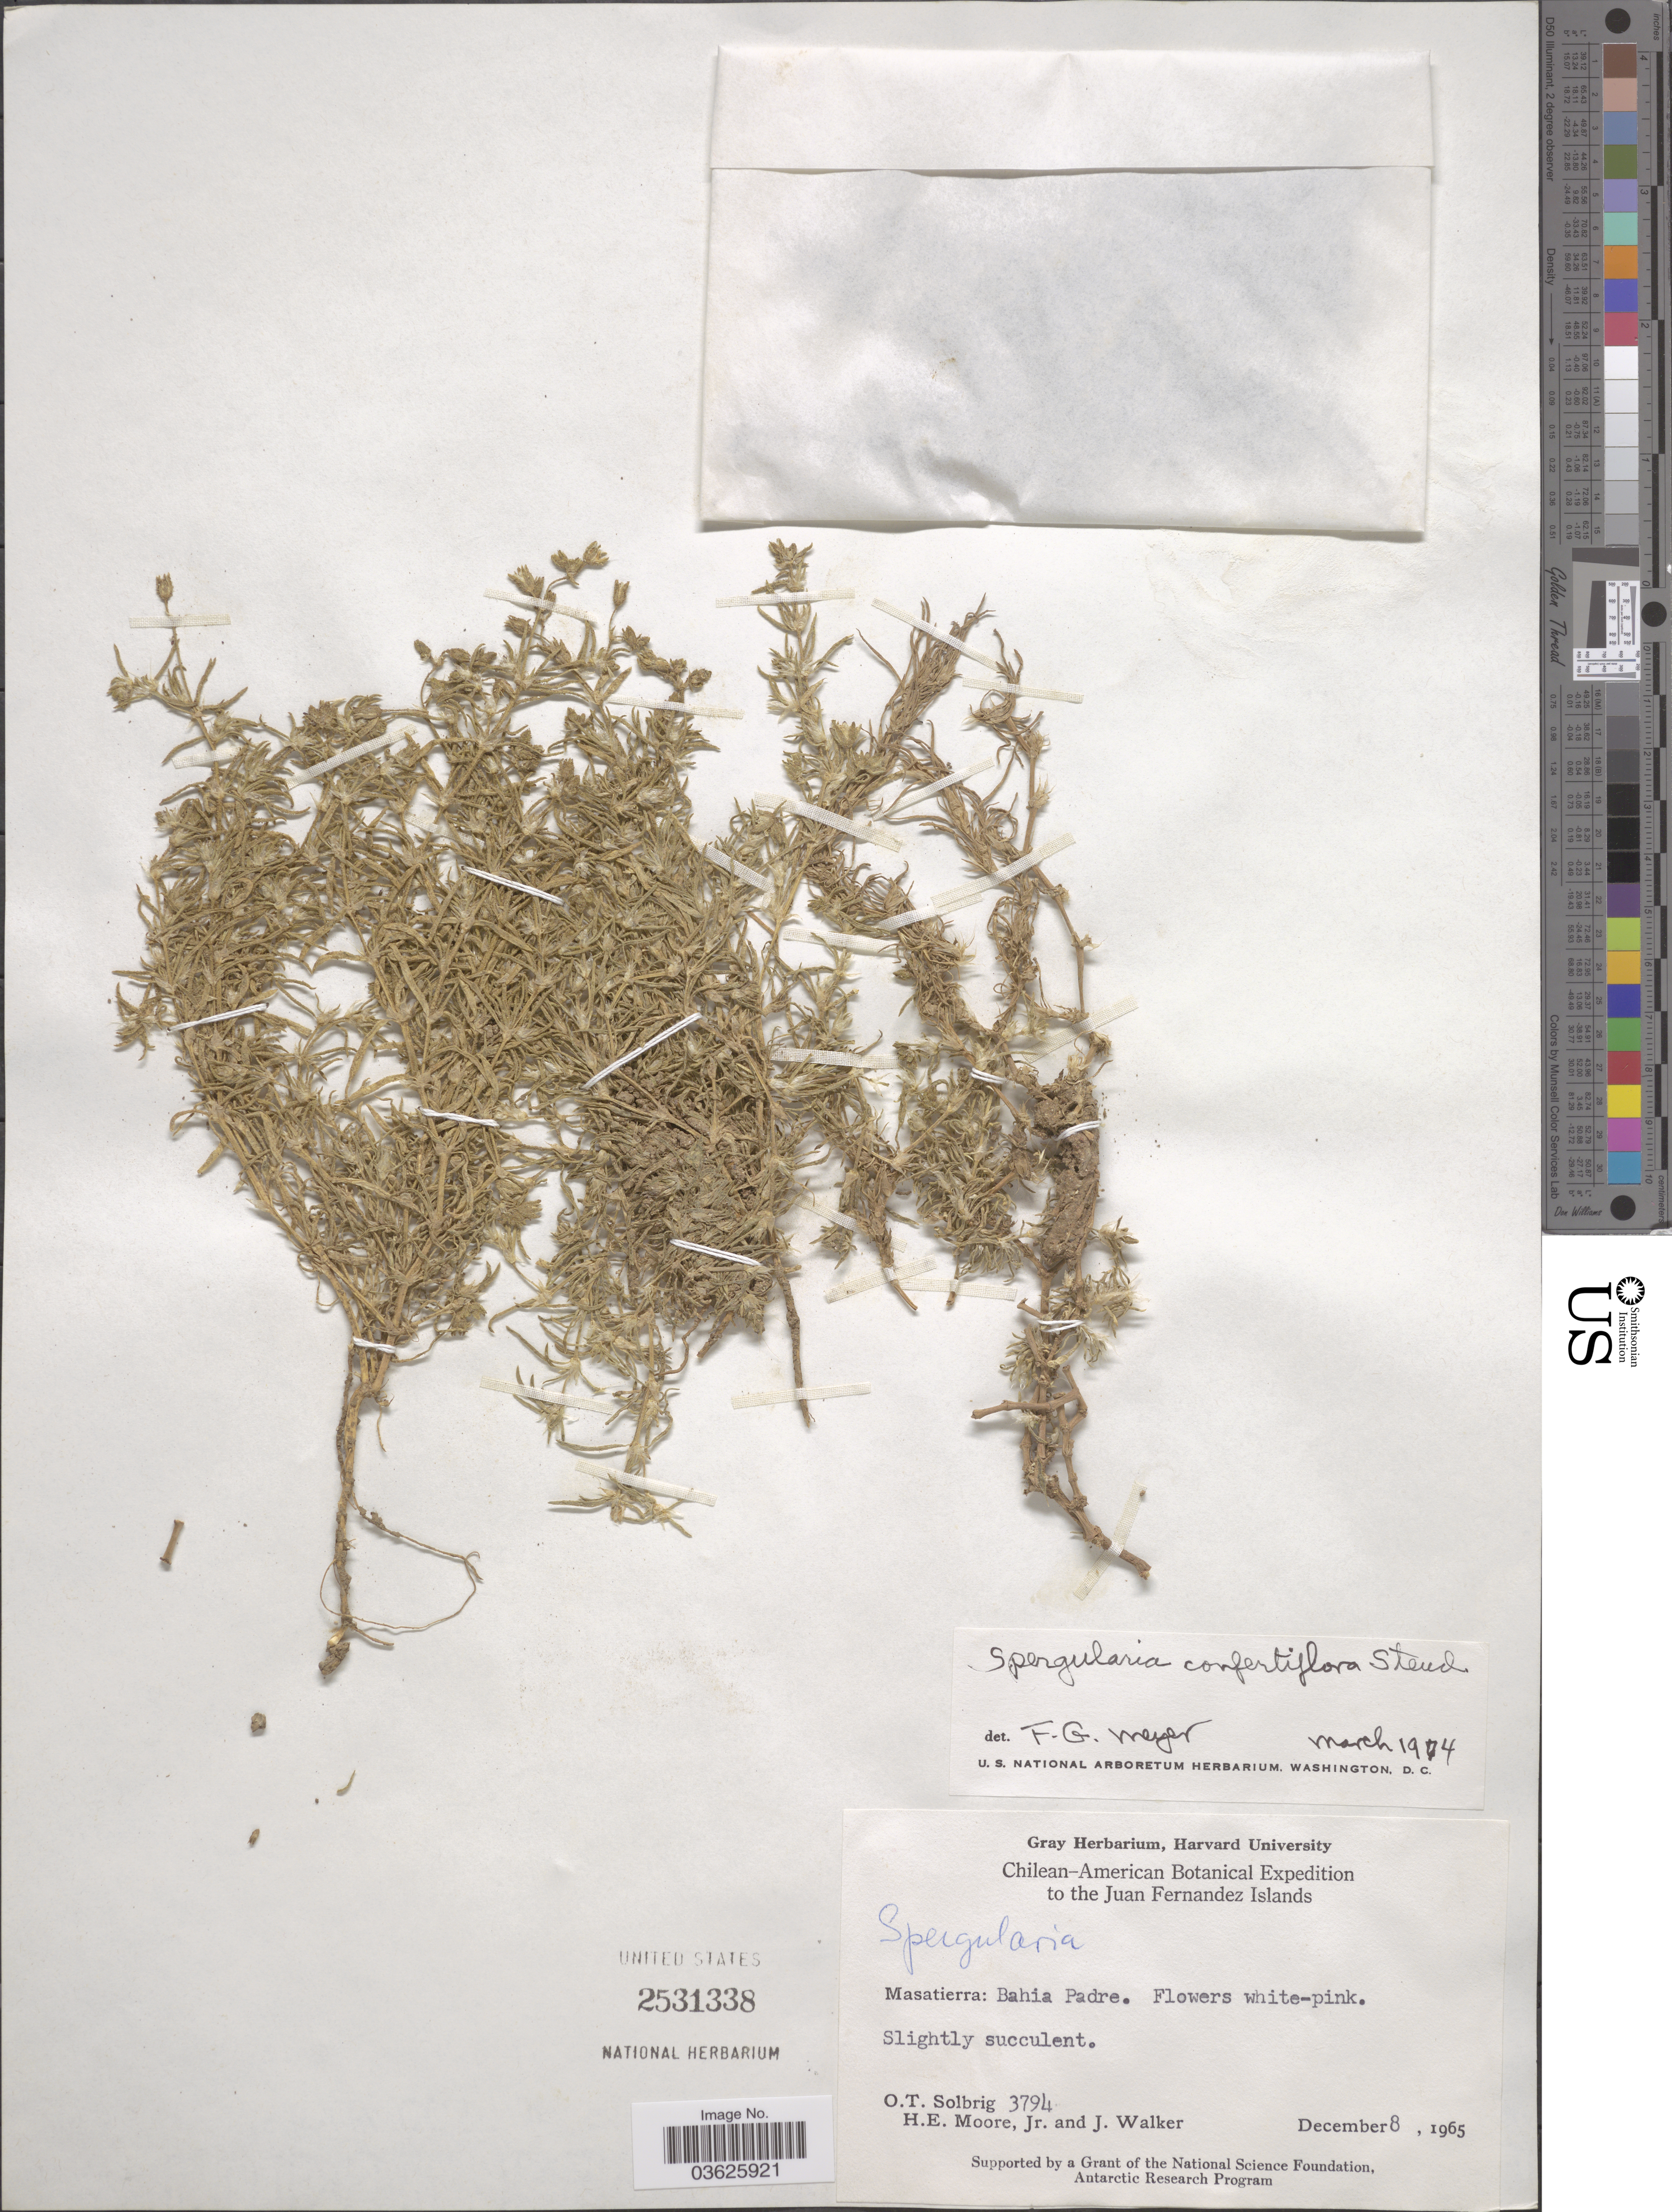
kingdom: Plantae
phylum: Tracheophyta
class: Magnoliopsida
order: Caryophyllales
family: Caryophyllaceae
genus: Spergularia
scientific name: Spergularia confertiflora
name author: Steud.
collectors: O. T. Solbrig, H. Moore & J. Walker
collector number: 3794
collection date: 1965-12-08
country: Chile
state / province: Valparaíso (V)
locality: Juan Fernandez Islands. Masatierra: Bahia Padre.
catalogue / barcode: US 2531338